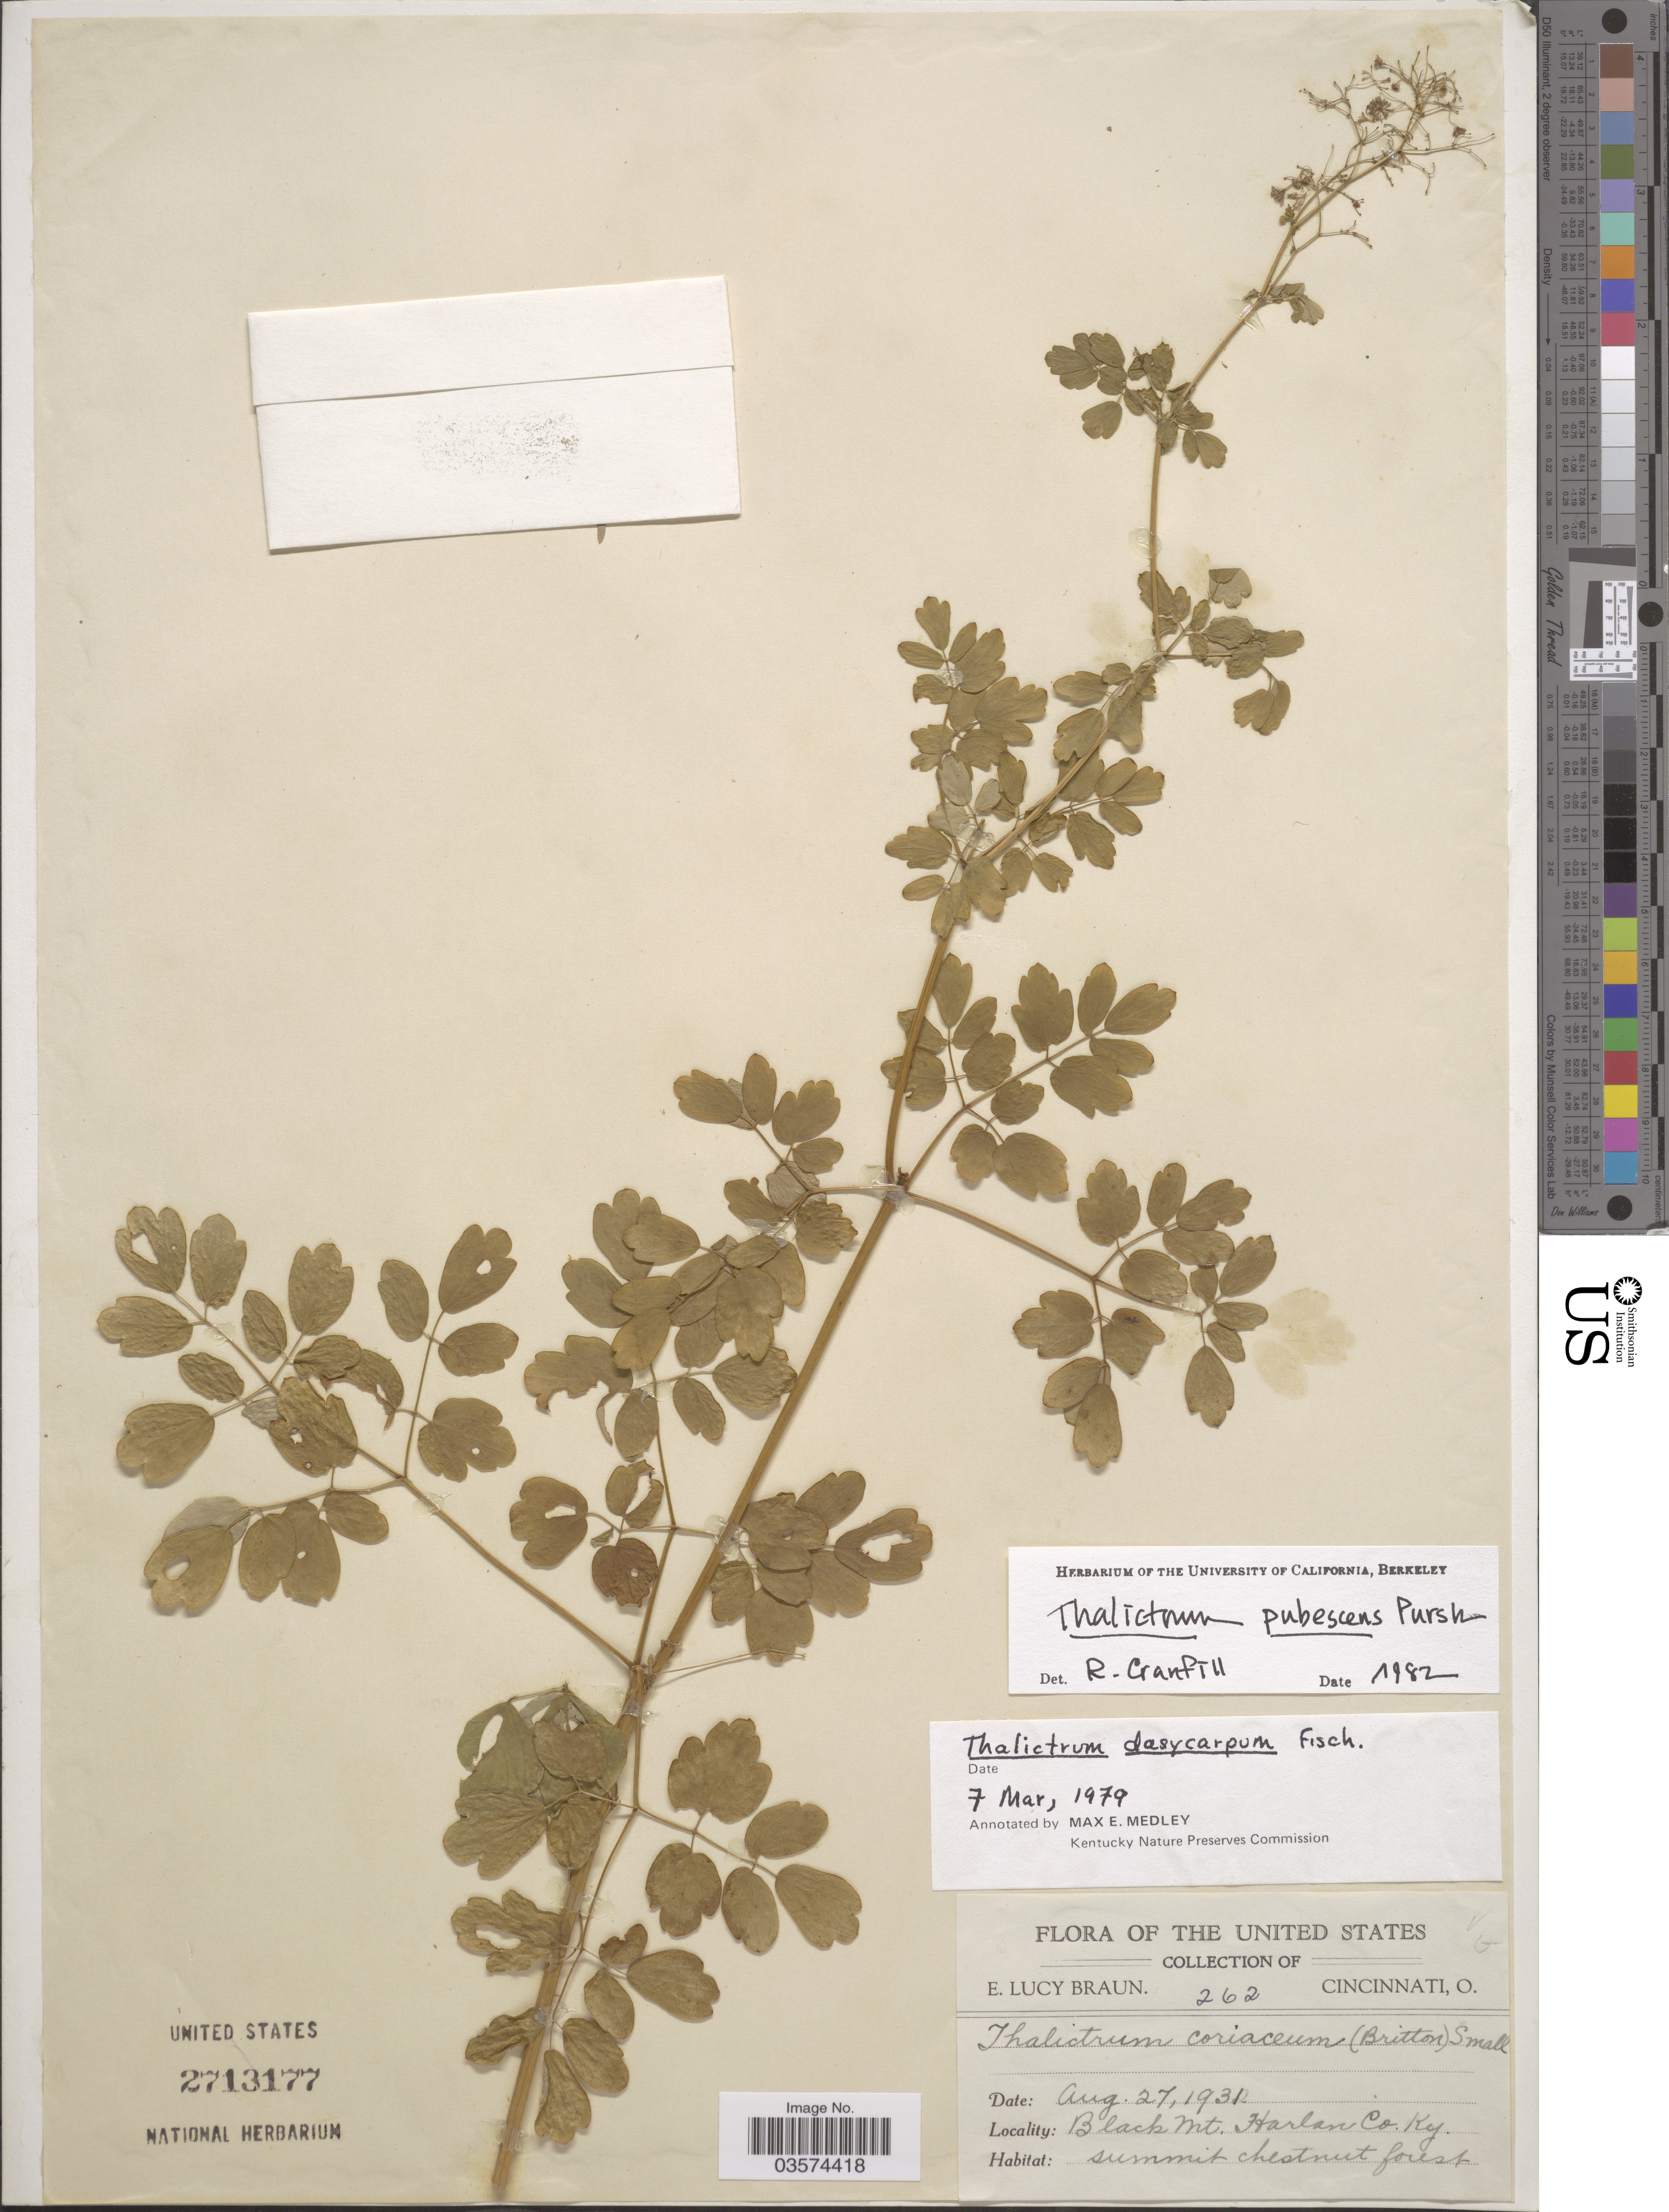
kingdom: Plantae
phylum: Tracheophyta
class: Magnoliopsida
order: Ranunculales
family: Ranunculaceae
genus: Thalictrum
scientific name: Thalictrum pubescens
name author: Pursh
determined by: Cranfill, R.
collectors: E. L. Braun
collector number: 262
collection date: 1931-08-27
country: United States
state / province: Kentucky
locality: Black Mt. Harlan Co. Summit chestnut forest.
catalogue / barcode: US 2713177